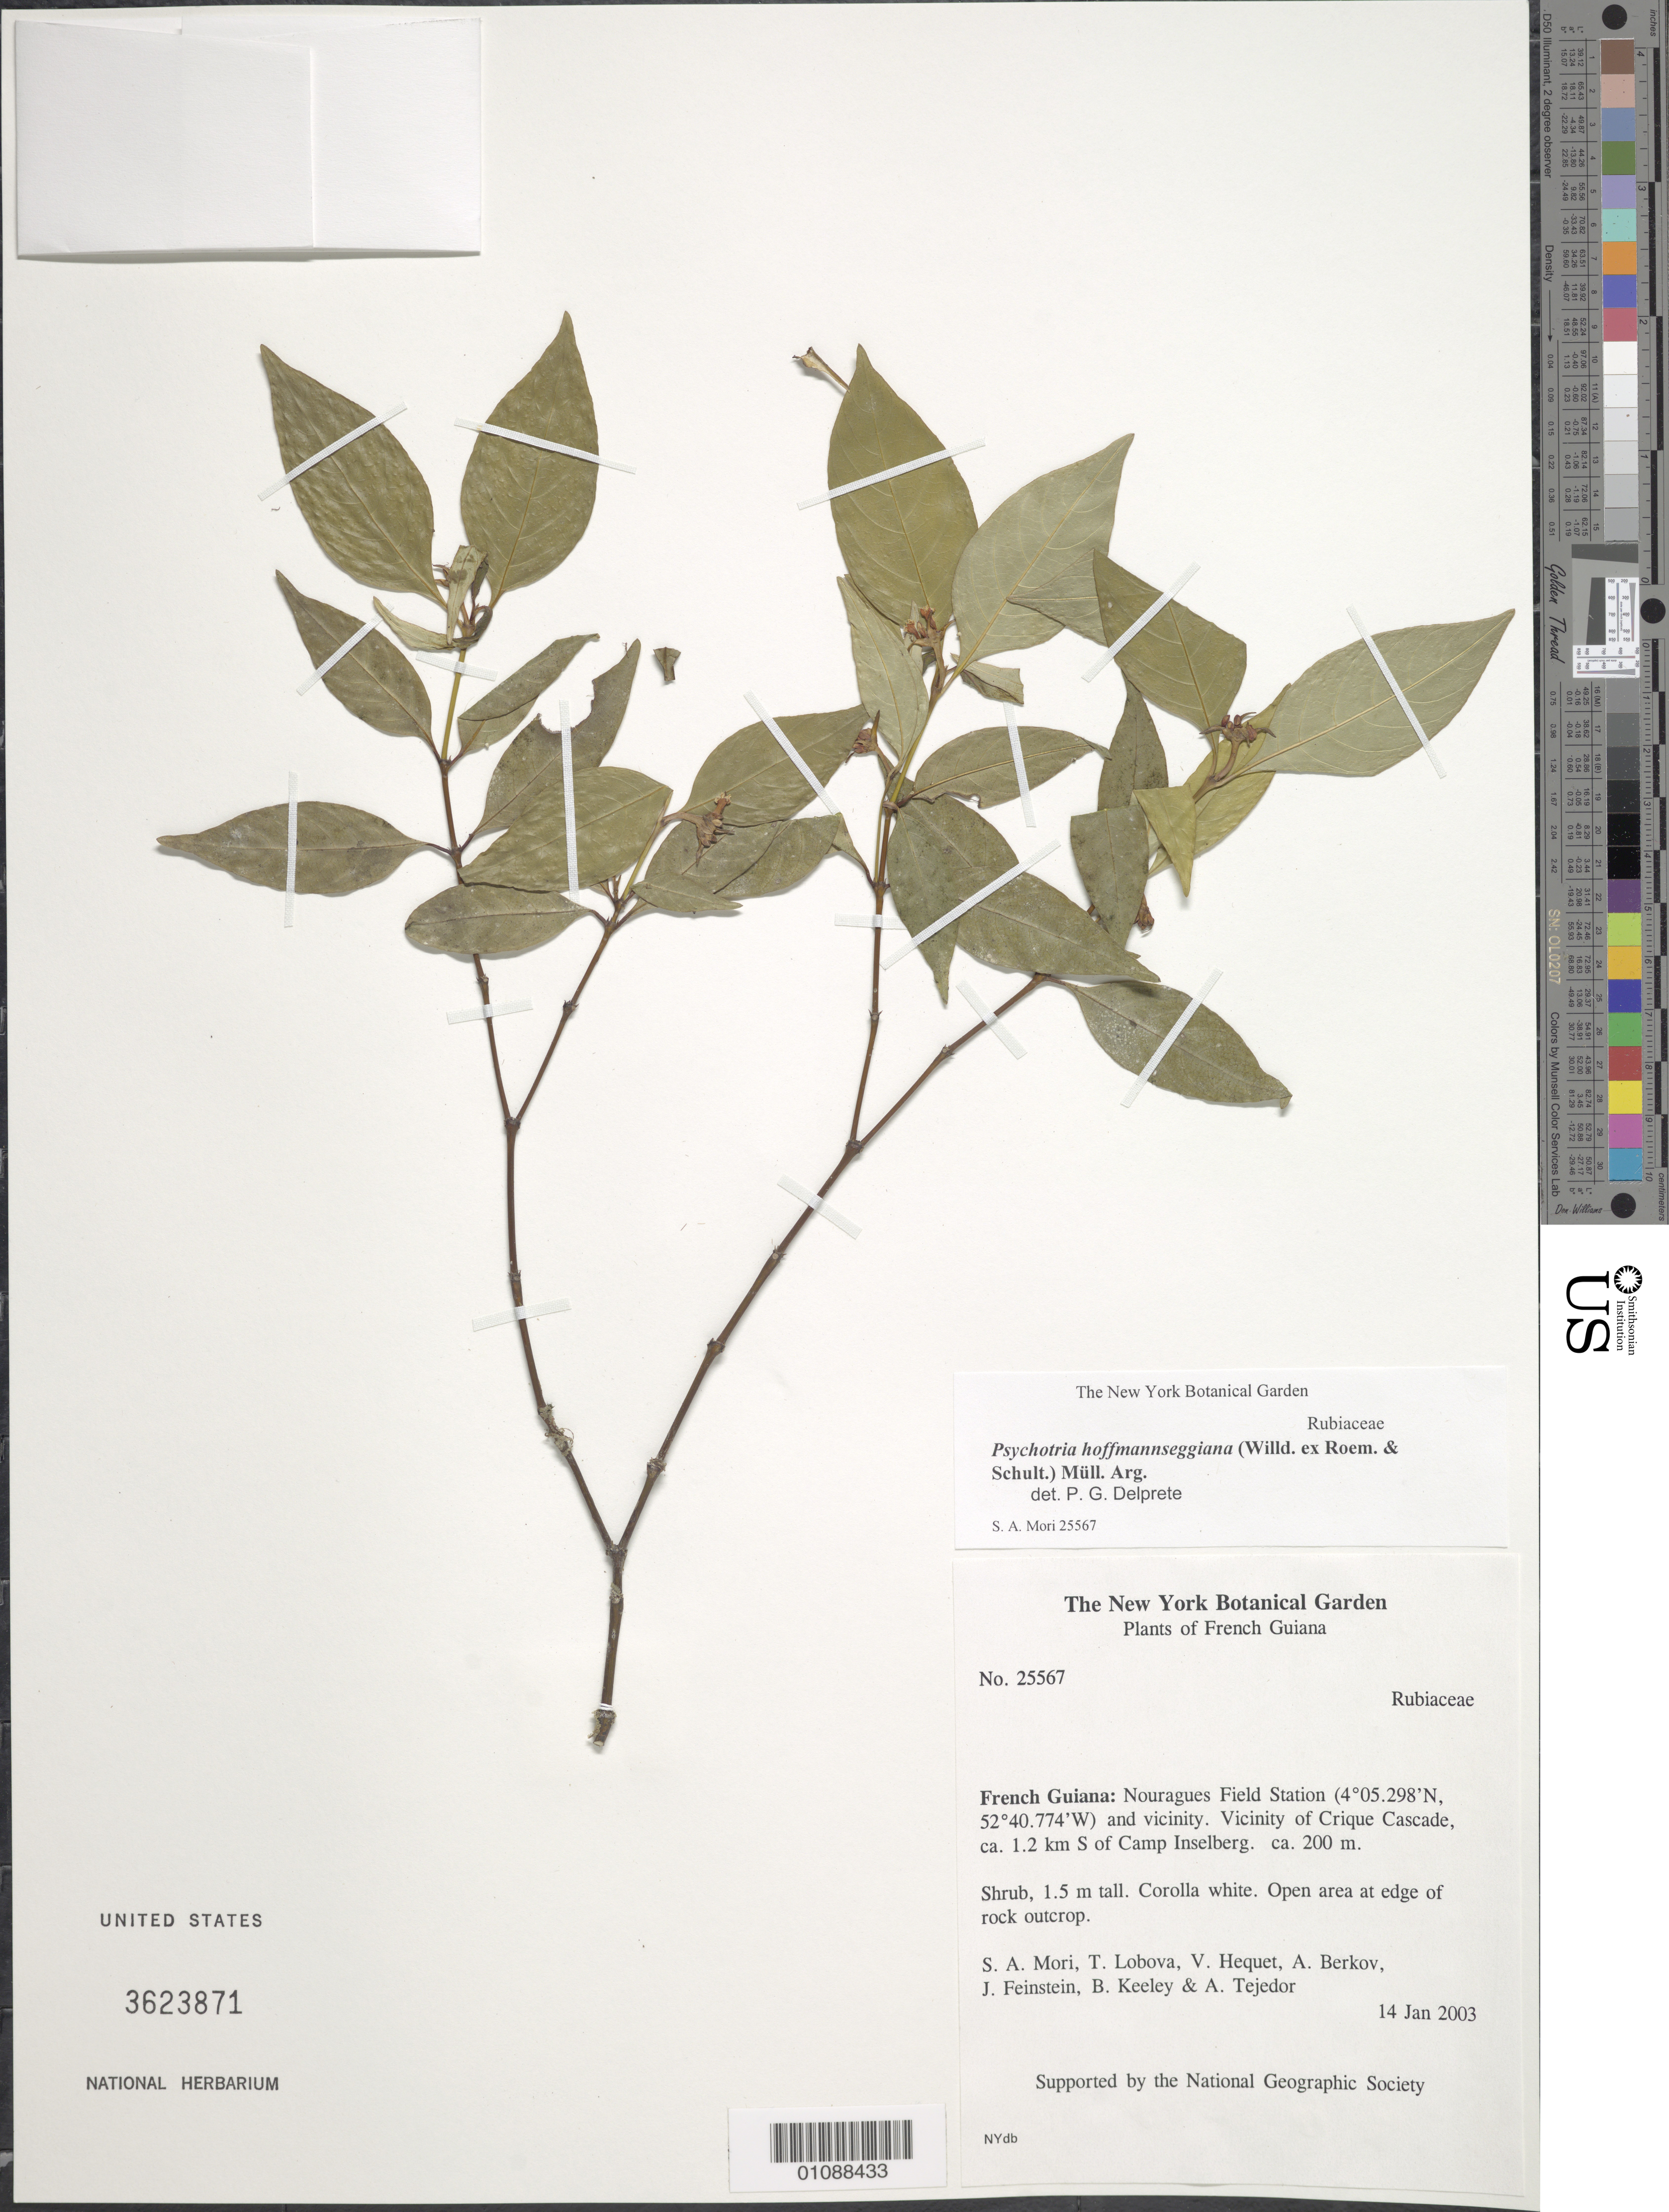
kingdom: Plantae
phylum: Tracheophyta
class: Magnoliopsida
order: Gentianales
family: Rubiaceae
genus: Palicourea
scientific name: Palicourea hoffmannseggiana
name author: (Roem. & Schult.) Borhidi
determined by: Kirkbride, J. H., Jr.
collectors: S. Mori, T. Lobova, V. Hequet, A. Berkov, J. Feinstein, B. W. Keeley & A. Tejedor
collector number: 25567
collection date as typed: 14-Jan-03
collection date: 2003-01-14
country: French Guiana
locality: Nouragues Field Station, vicinity of crique Cascade, 1.2 km s of Camp Inselberg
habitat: Open area at edge of rock outcrop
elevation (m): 200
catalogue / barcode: US 3623871